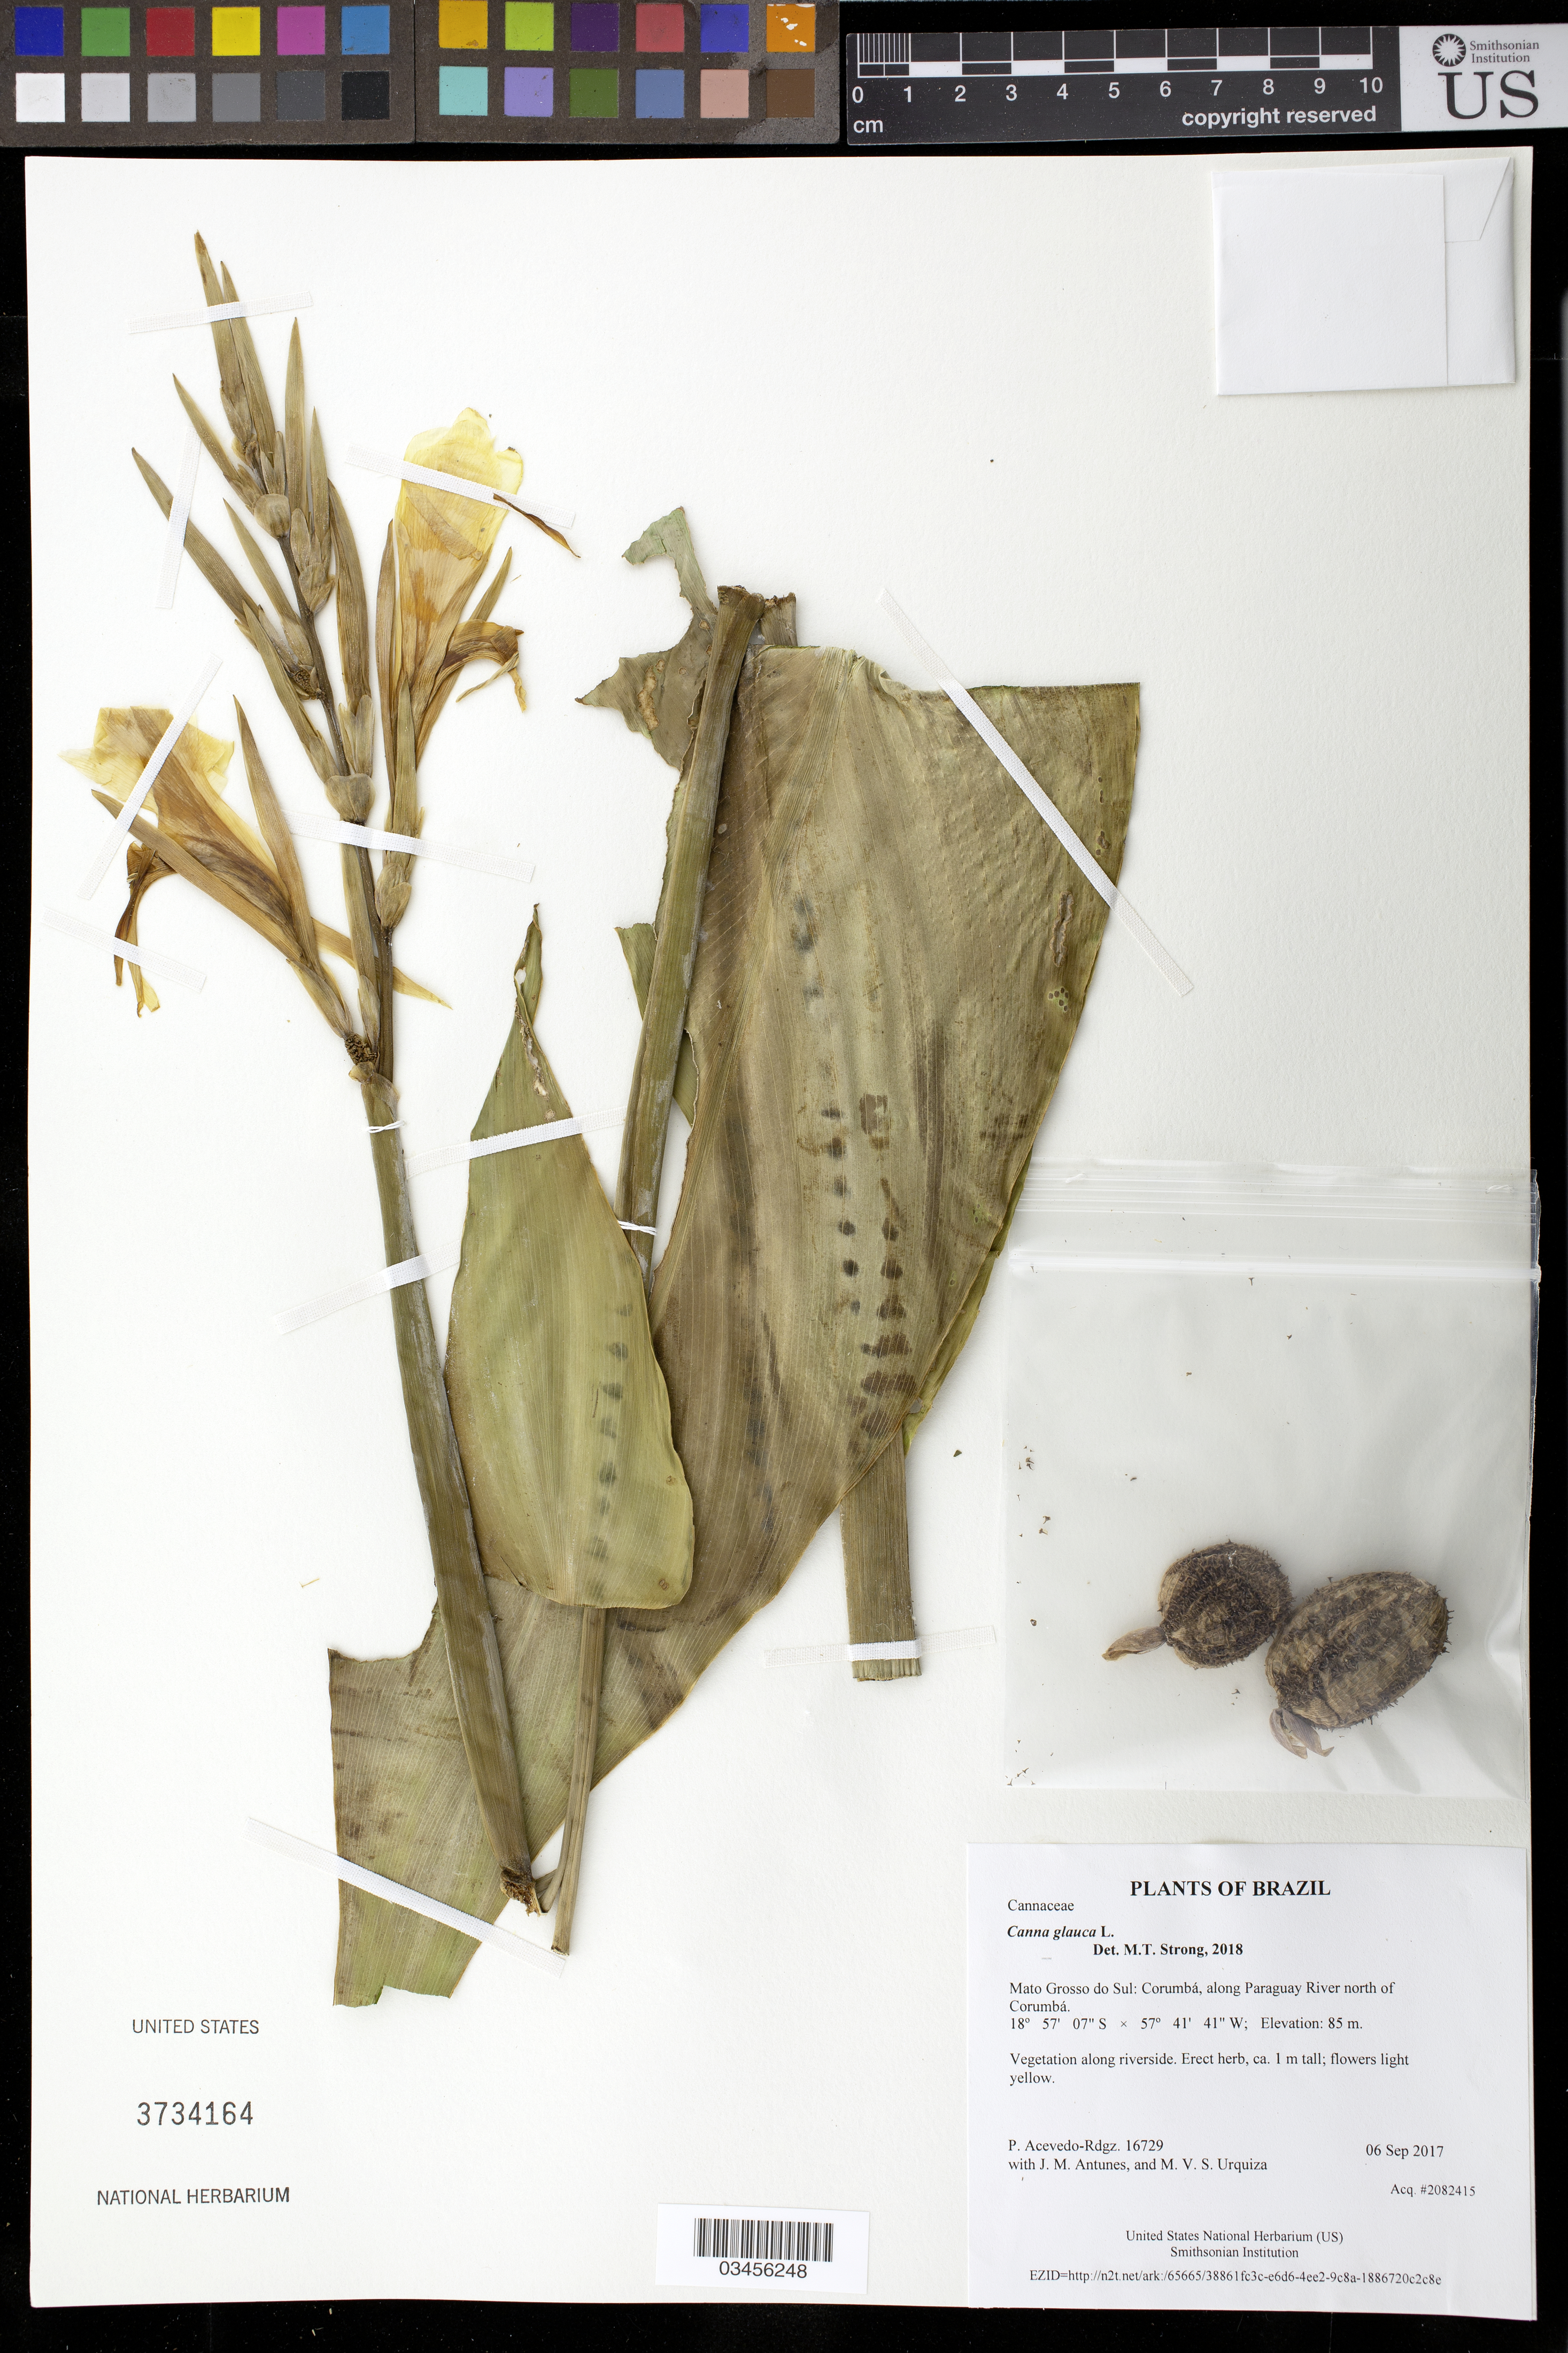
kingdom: Plantae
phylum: Tracheophyta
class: Liliopsida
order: Zingiberales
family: Cannaceae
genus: Canna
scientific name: Canna glauca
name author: L.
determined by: Strong, Mark T., (BOT), Smithsonian Institution - National Museum of Natural History (UNITED STATES)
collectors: P. Acevedo-Rodr., J. M. Antunes & M. V. S. Urquiza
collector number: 16729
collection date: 2017-09-06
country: Brazil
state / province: Mato Grosso do Sul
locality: Corumbá, along Paraguay River north of Corumbá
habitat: Vegetation along riverside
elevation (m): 85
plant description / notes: US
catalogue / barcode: US 3734164